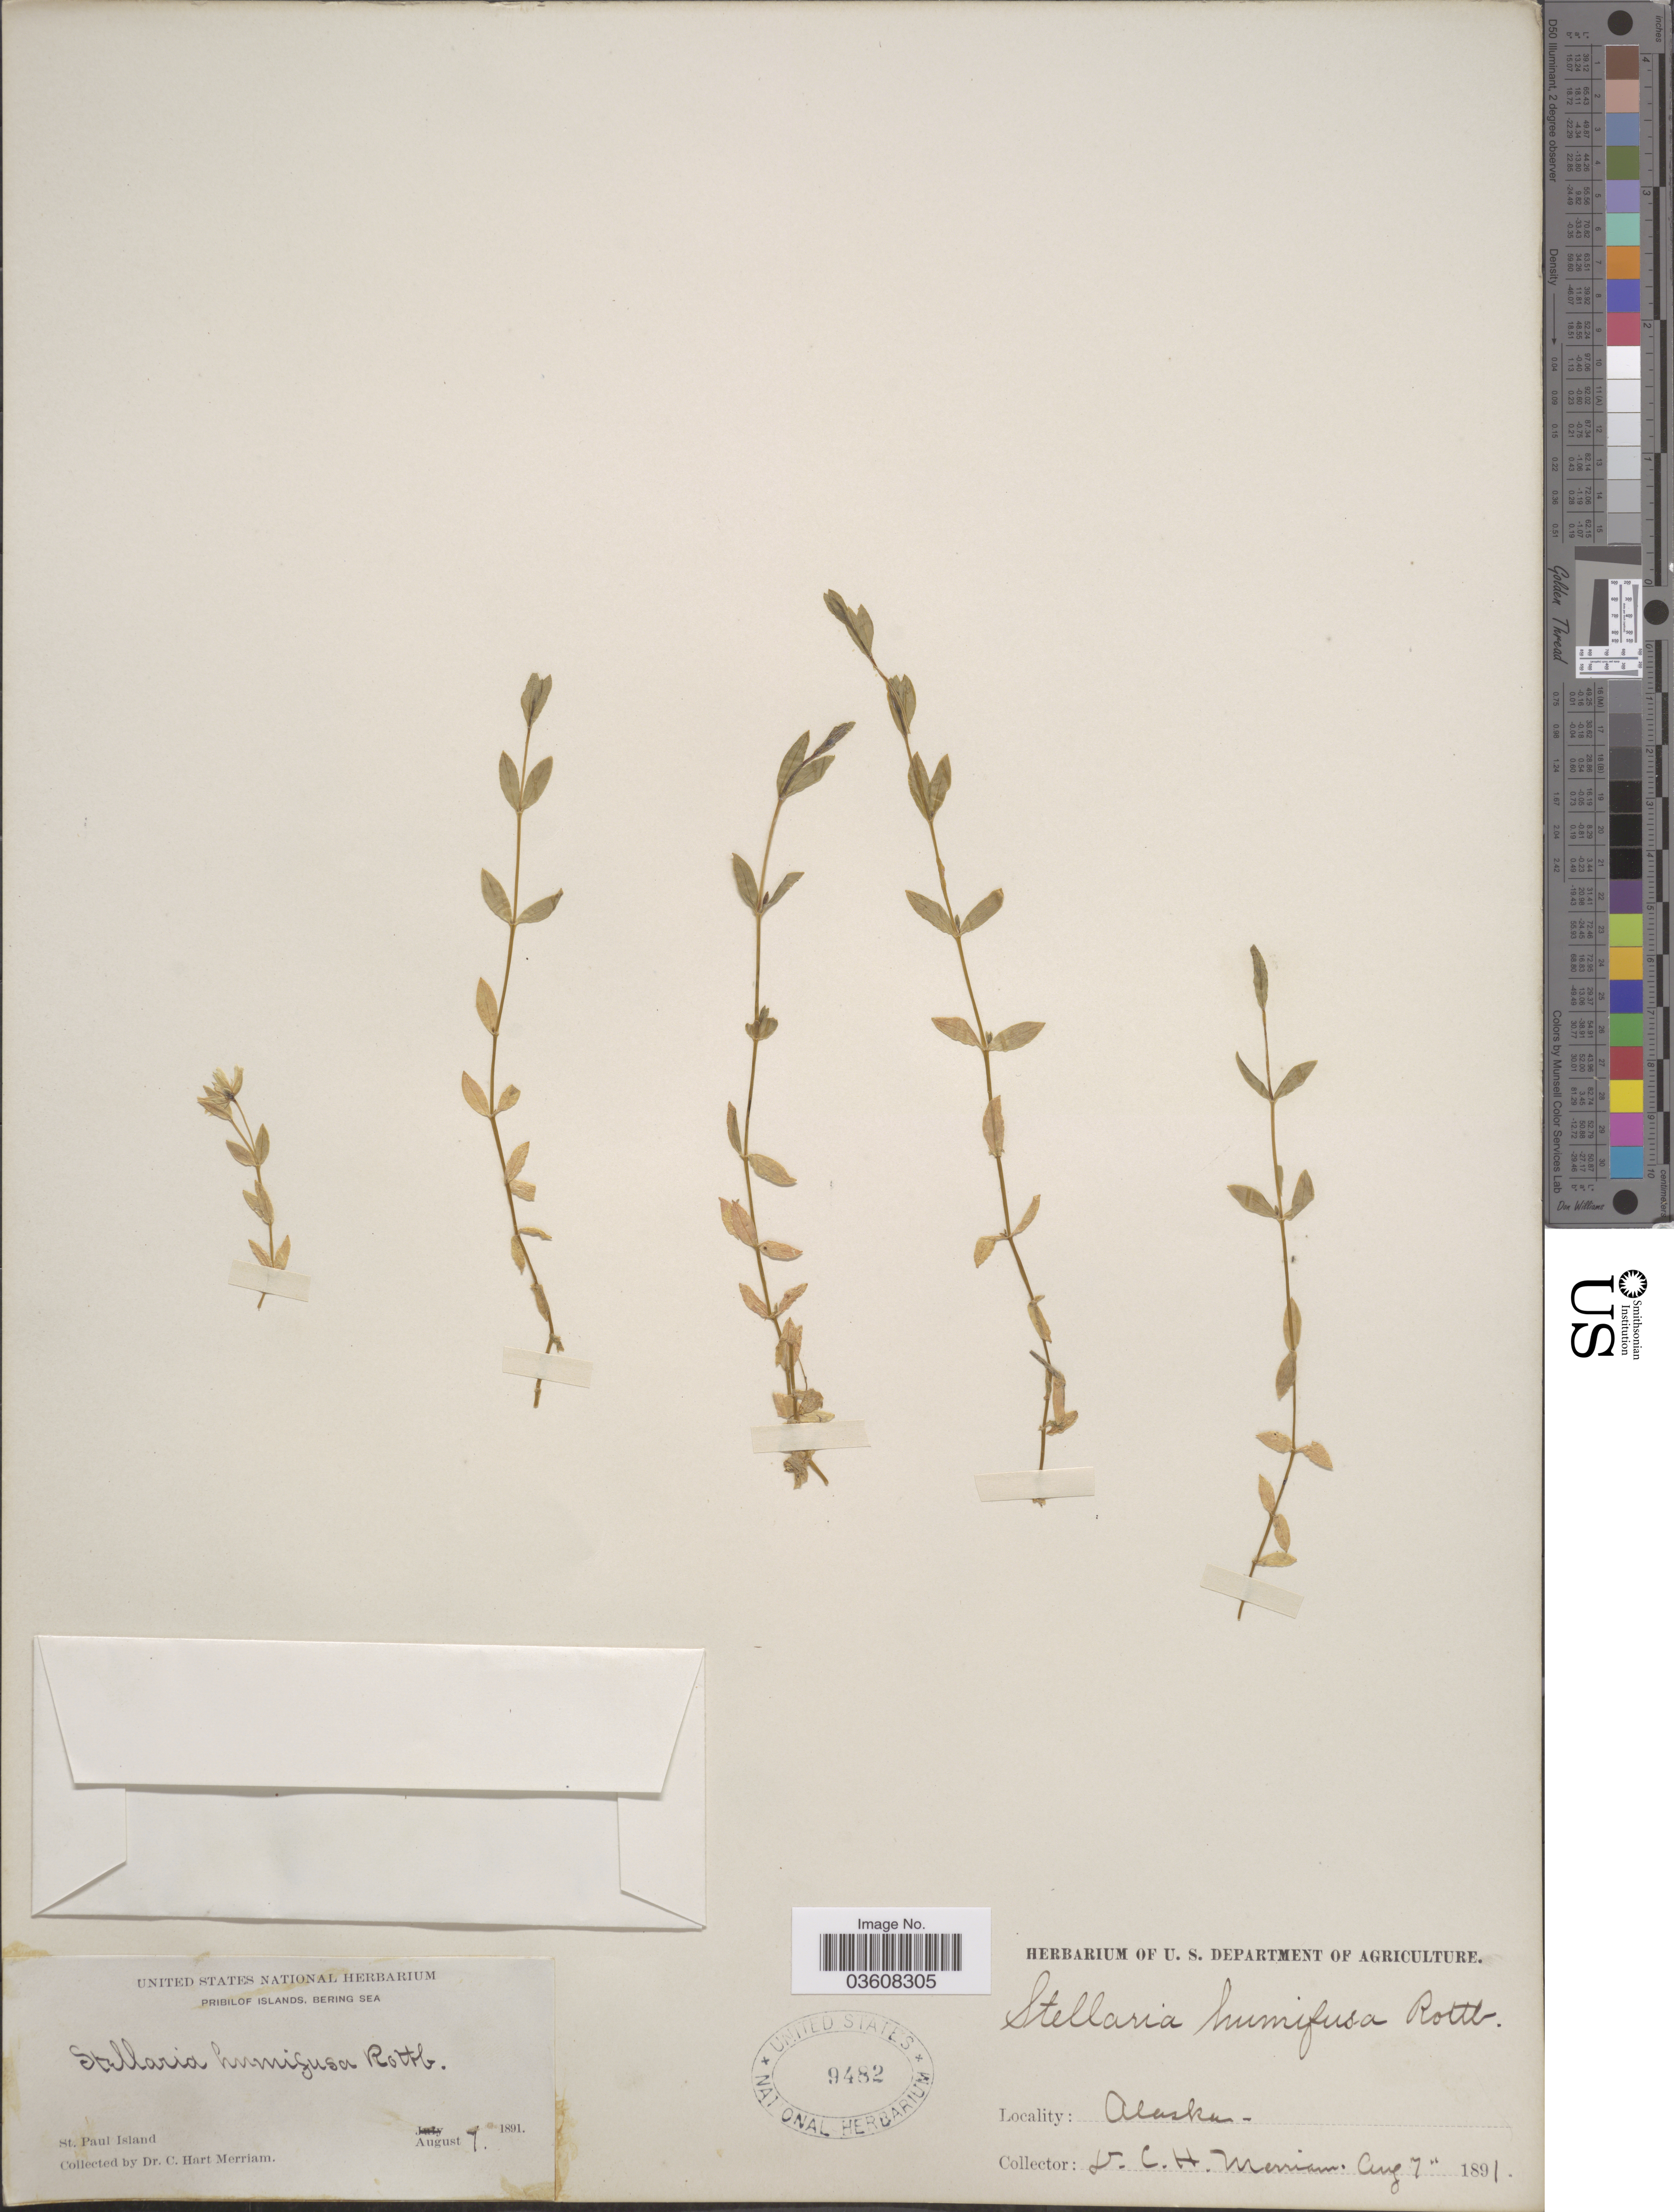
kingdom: Plantae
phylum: Tracheophyta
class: Magnoliopsida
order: Caryophyllales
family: Caryophyllaceae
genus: Stellaria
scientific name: Stellaria humifusa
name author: Rottb.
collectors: C. Merriam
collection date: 1891-08-07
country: United States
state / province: Alaska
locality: Pribilof Islands, Bering Sea. [unsure placement] St. Paul Island.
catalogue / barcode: US 9482